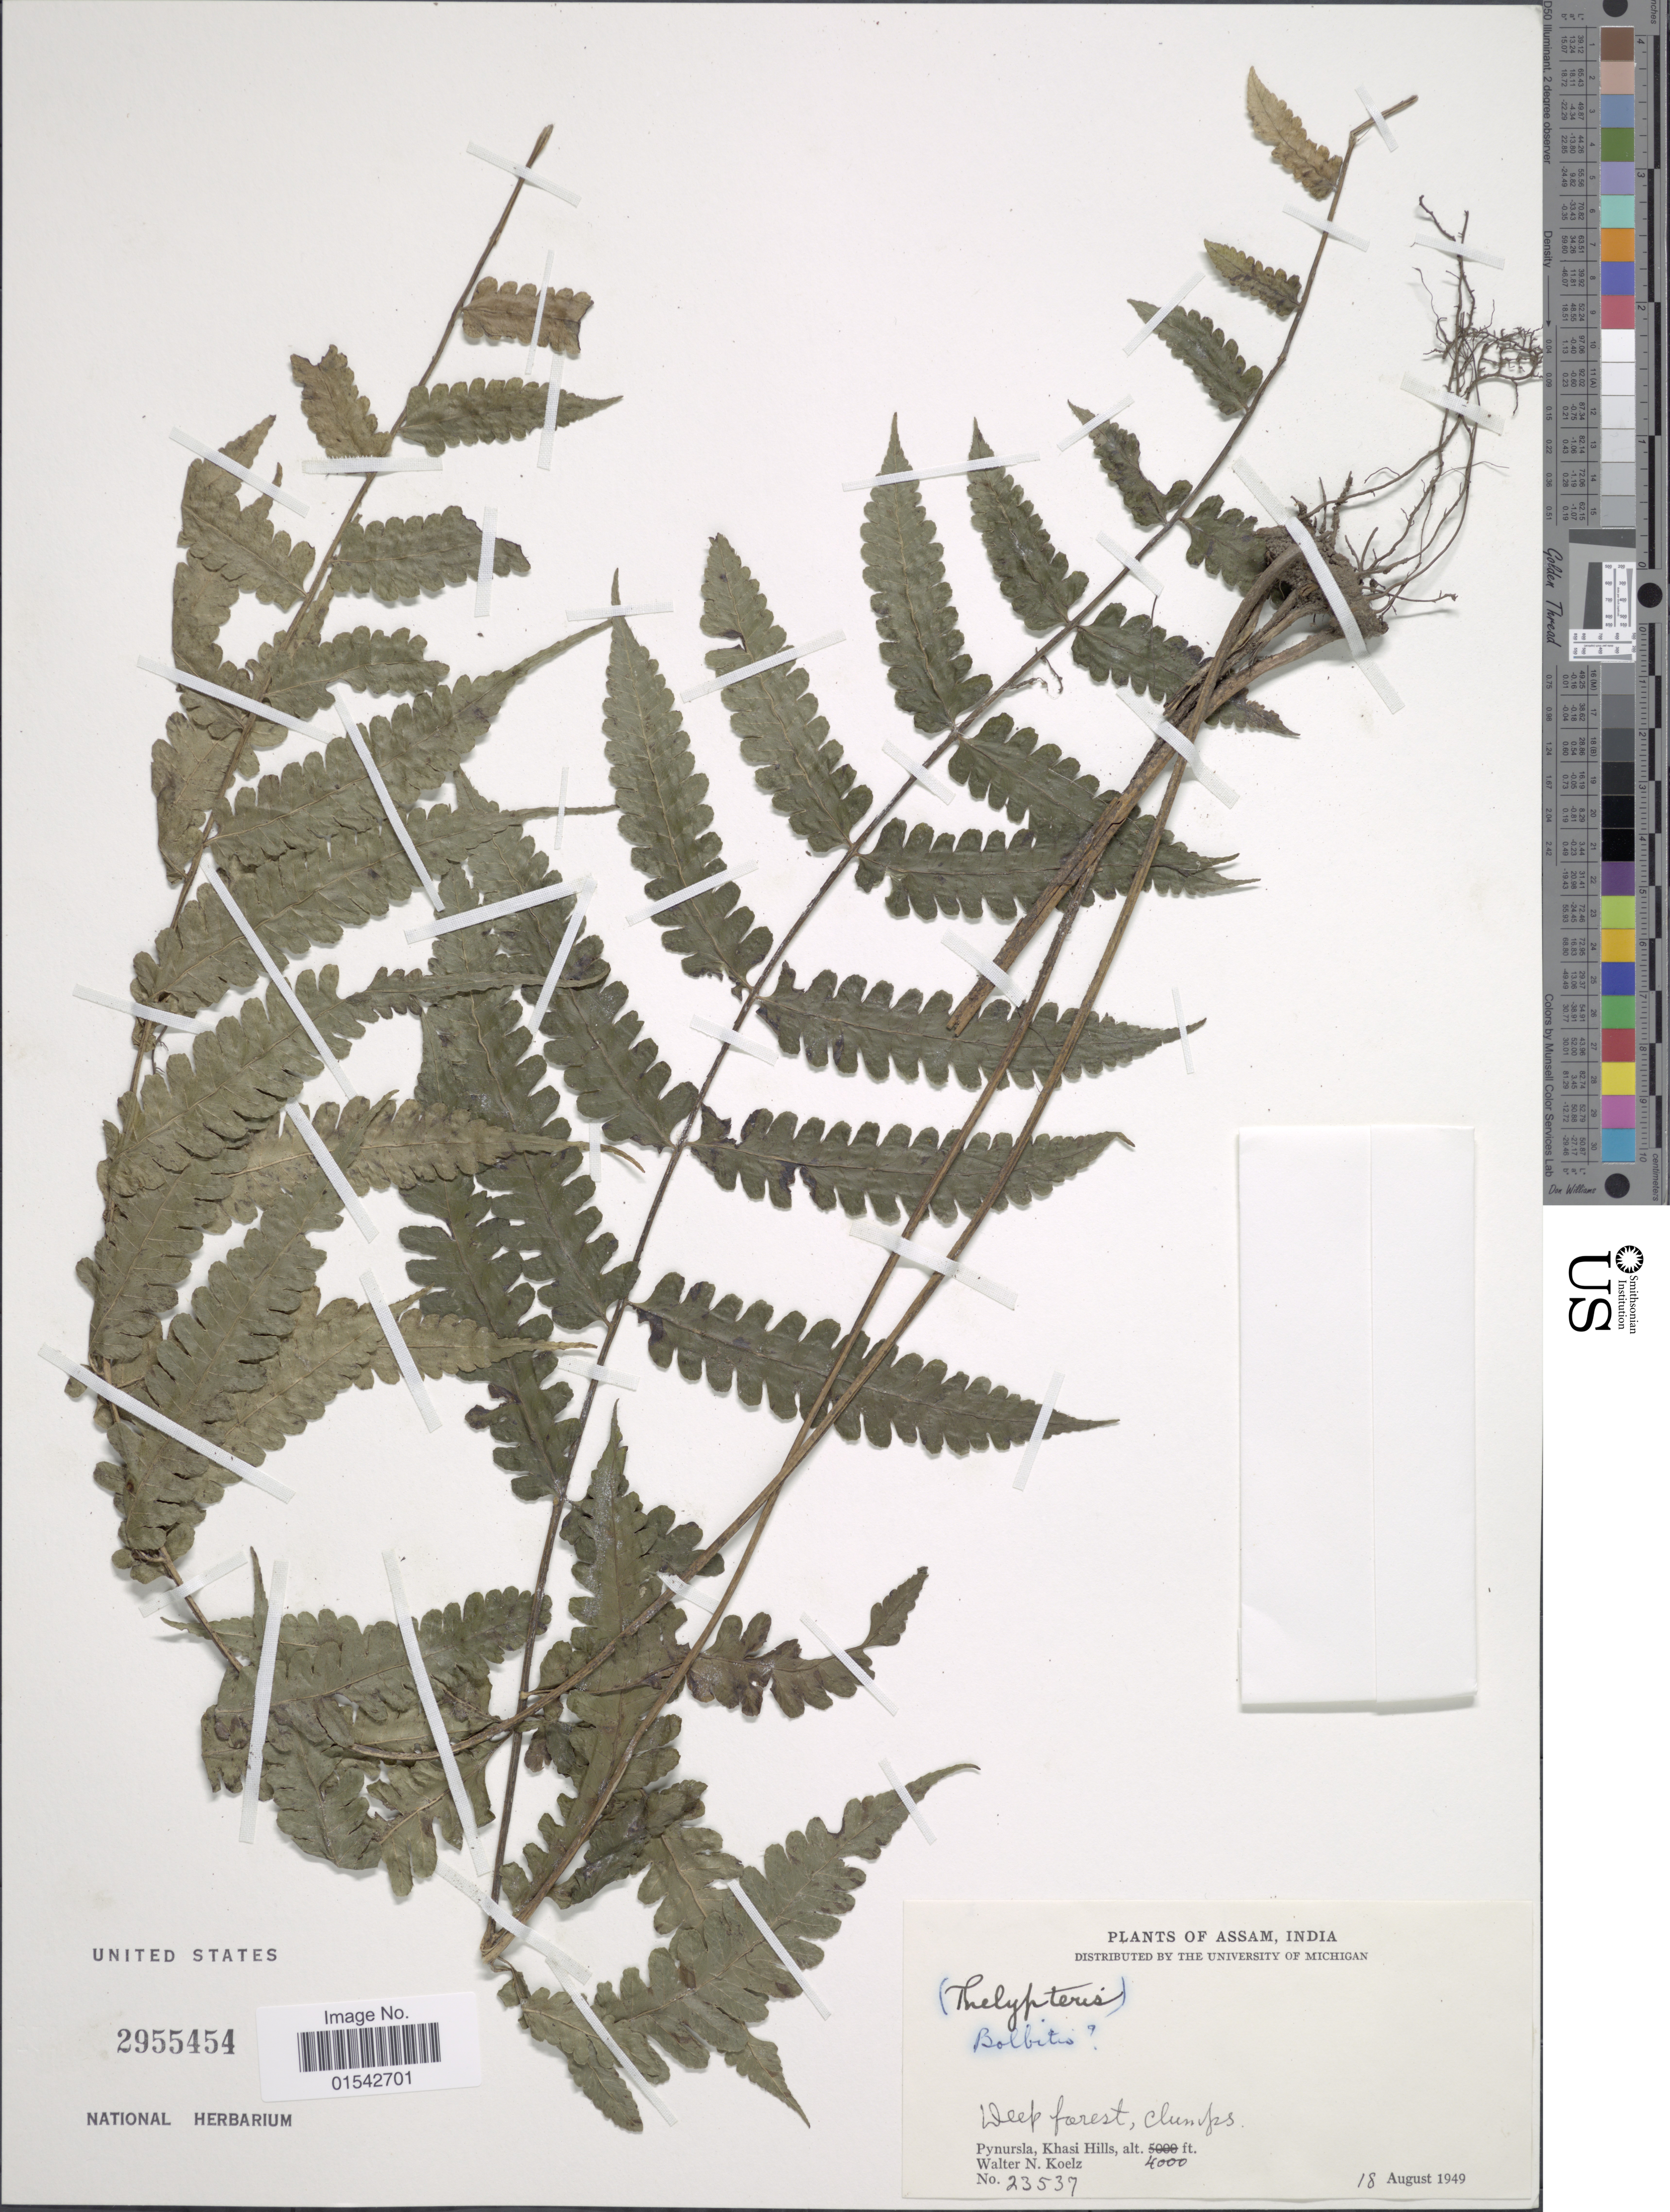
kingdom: Plantae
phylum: Tracheophyta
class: Polypodiopsida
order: Polypodiales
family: Thelypteridaceae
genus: Cyclosorus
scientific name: Cyclosorus sp.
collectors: W. N. Koelz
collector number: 23537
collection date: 1949-08-18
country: India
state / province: Meghalaya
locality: Assam, Pynursla, Khasi Hills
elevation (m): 1219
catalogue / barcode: US 2955454